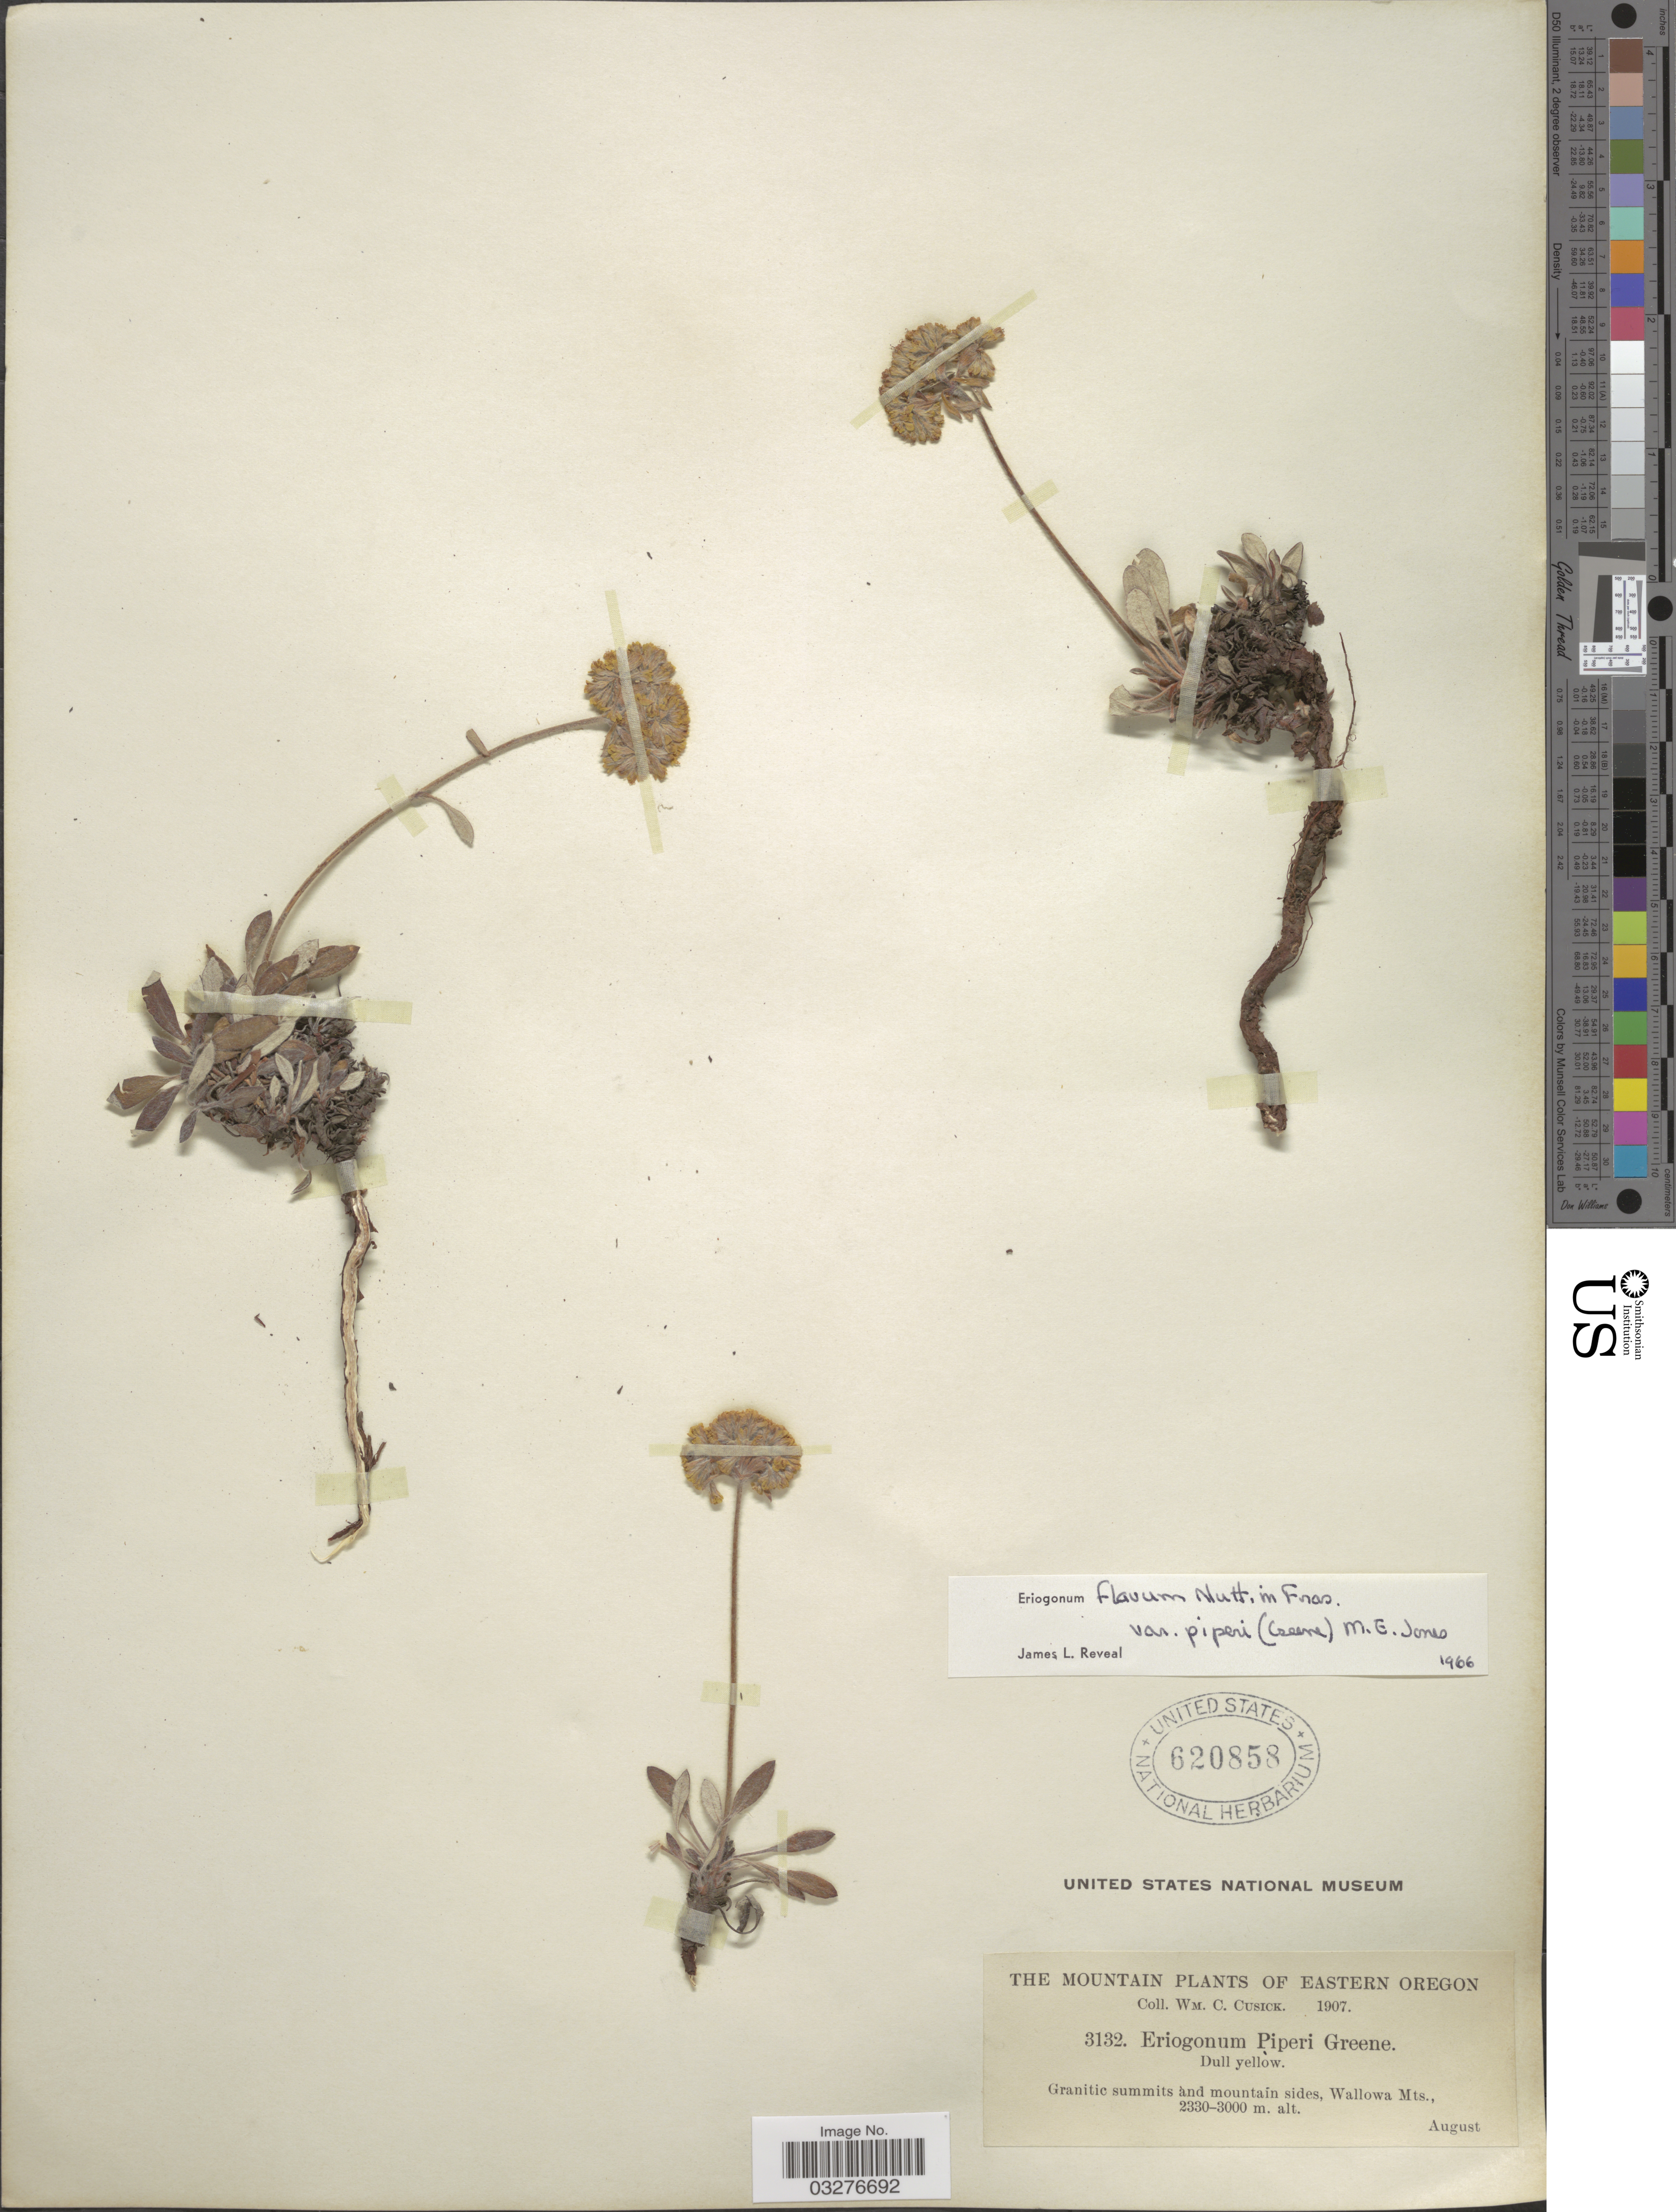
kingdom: Plantae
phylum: Tracheophyta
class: Magnoliopsida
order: Caryophyllales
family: Polygonaceae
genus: Eriogonum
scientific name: Eriogonum flavum var. piperi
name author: M.E. Jones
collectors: W. C. Cusick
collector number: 3132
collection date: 1907-08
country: United States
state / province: Oregon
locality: Eastern Oregon, Wallowa Mts.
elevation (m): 2330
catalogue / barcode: US 620858